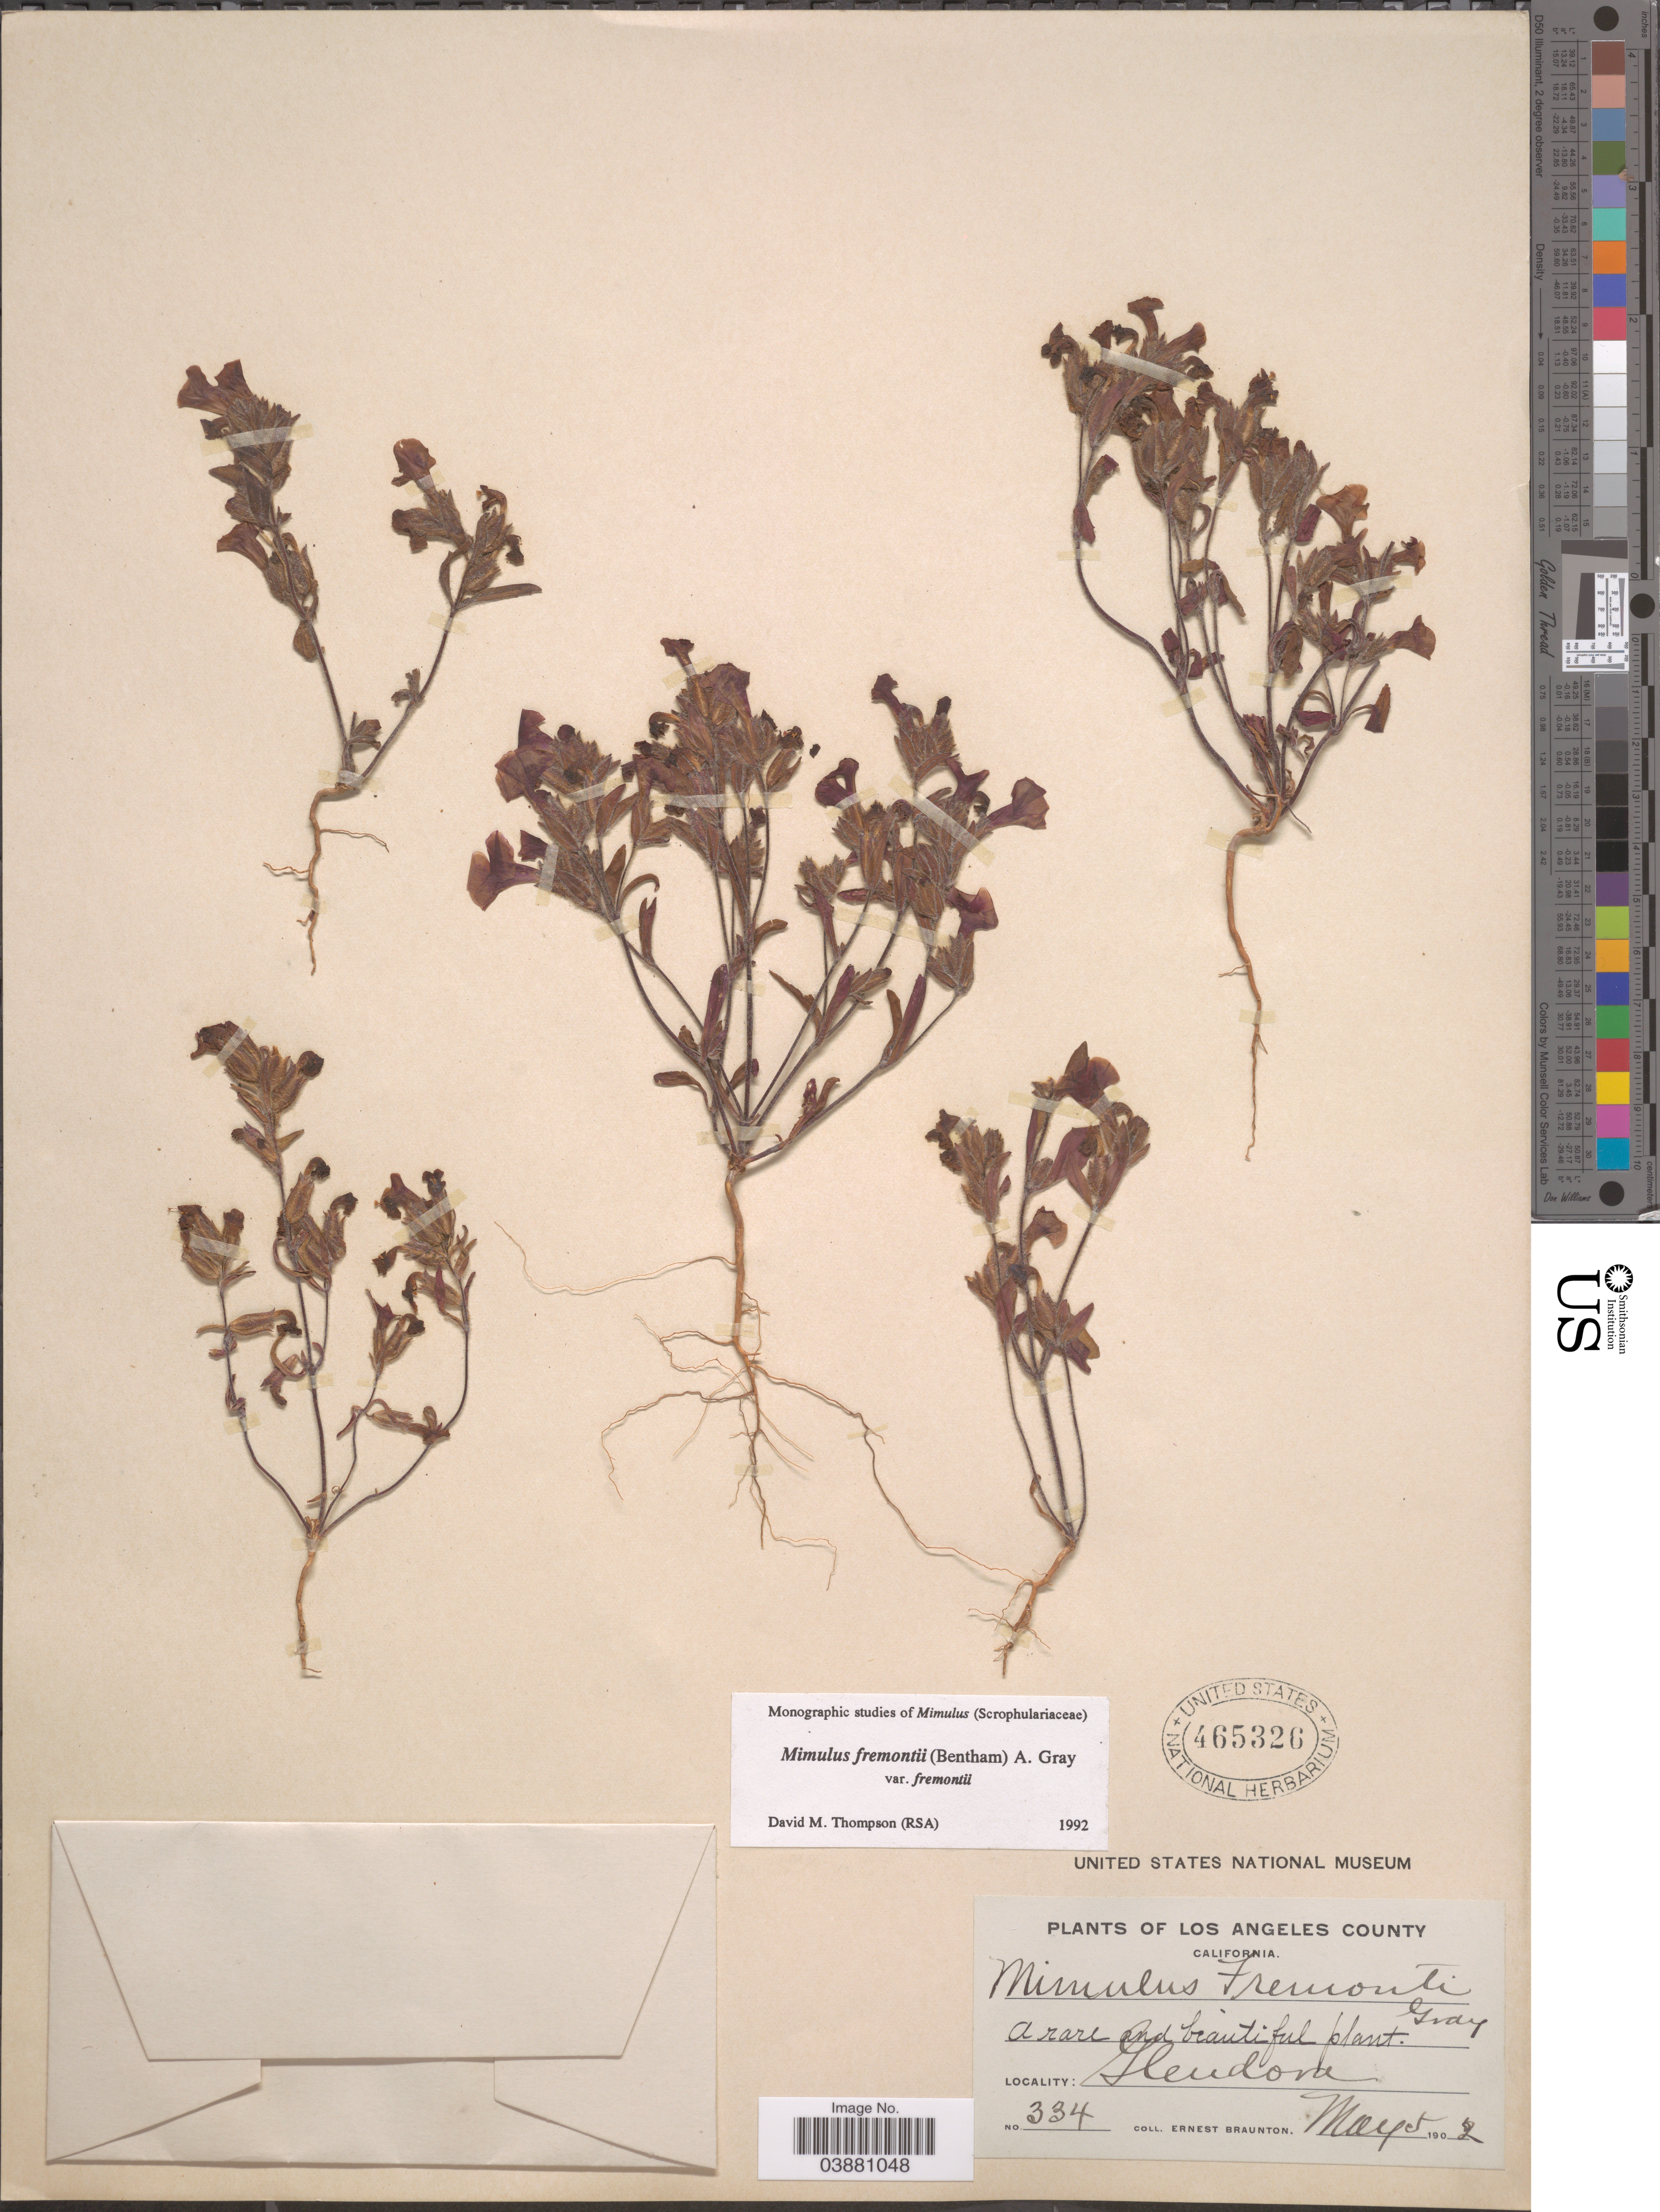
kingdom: Plantae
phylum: Tracheophyta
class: Magnoliopsida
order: Lamiales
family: Phrymaceae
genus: Mimulus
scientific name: Mimulus fremontii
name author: (Benth.) A. Gray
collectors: E. Braunton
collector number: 334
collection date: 1902-05-05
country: United States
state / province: California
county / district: Los Angeles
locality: Los Angeles County. Glendora.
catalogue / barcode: US 465326